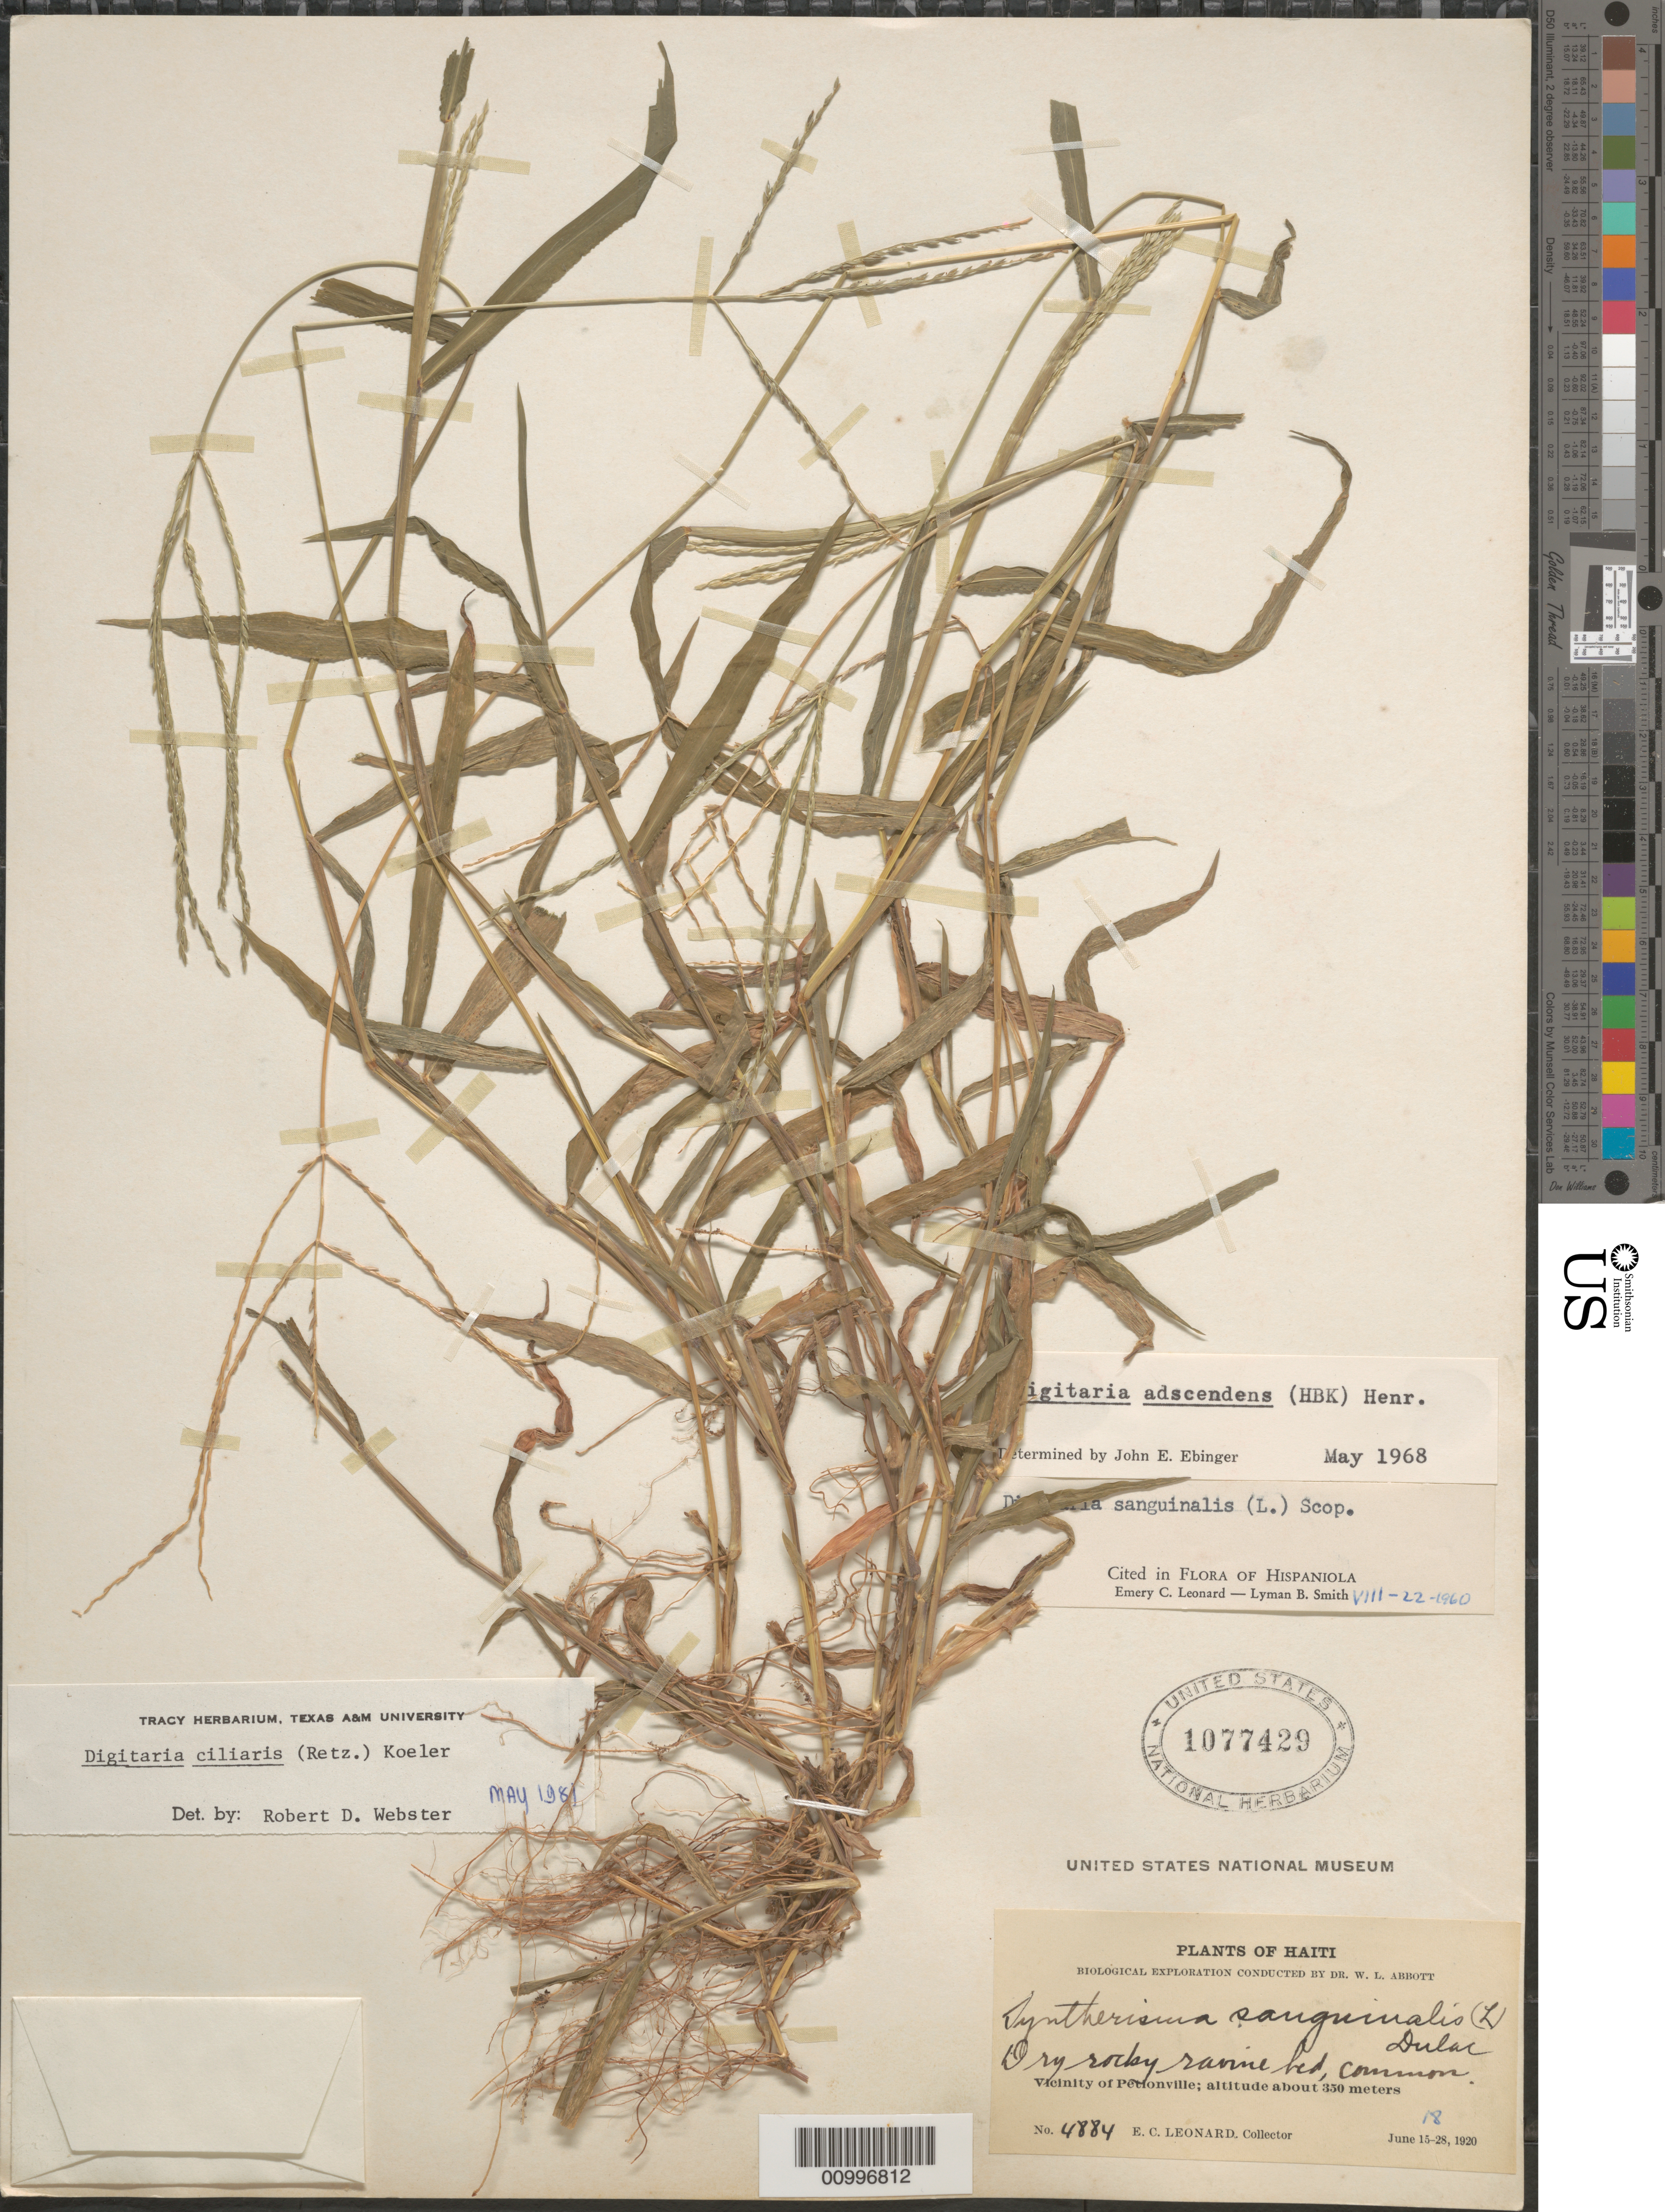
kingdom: Plantae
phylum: Tracheophyta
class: Liliopsida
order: Poales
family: Poaceae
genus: Digitaria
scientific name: Digitaria ciliaris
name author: (Retz.) Koeler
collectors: E. C. Leonard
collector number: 4884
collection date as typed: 18 Jun 1920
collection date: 1920-06-18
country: Haiti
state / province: Óuest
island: Hispaniola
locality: Vicinity of Petionville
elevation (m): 350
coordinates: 0 N, 0 E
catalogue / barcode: US 1077429